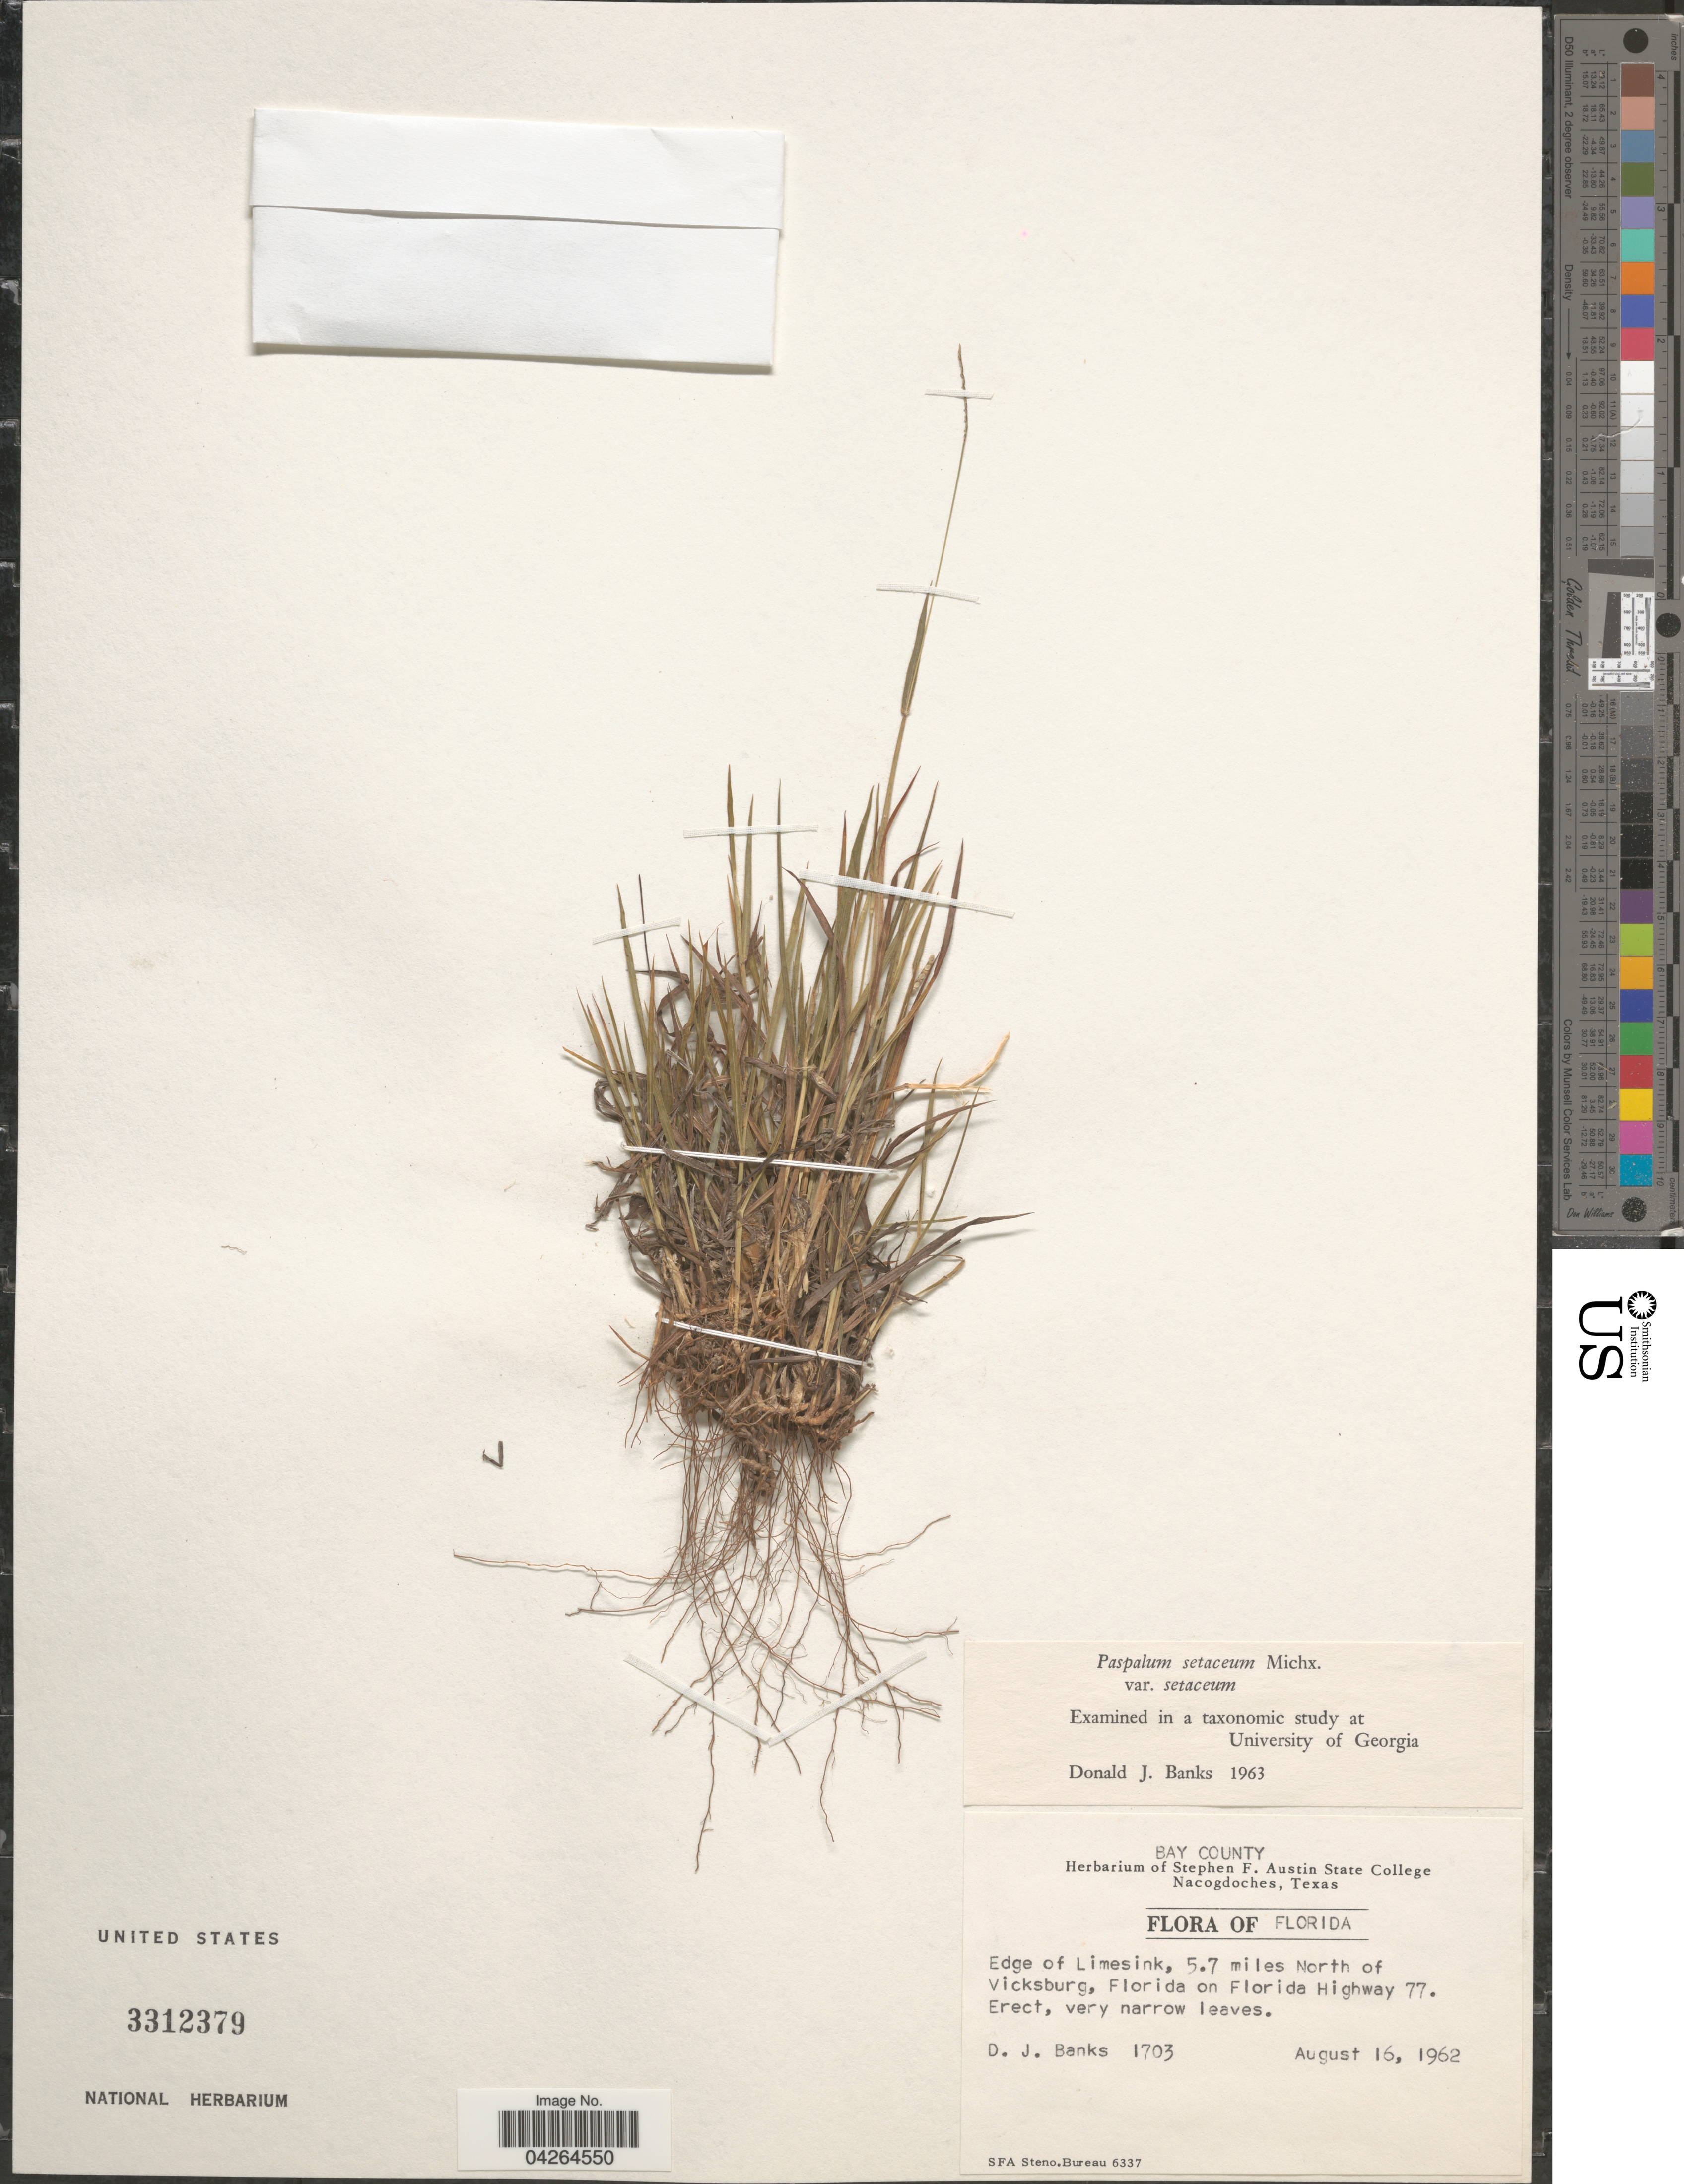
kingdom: Plantae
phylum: Tracheophyta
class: Liliopsida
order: Poales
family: Poaceae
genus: Paspalum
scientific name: Paspalum setaceum var. setaceum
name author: Michx.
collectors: D. J. Banks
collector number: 1703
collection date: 1962-08-16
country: United States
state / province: Florida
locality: Bay County. Edge of Limesink, 5.7 miles North of Vicksburg, Florida on Florida Highway 77.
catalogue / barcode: US 3312379